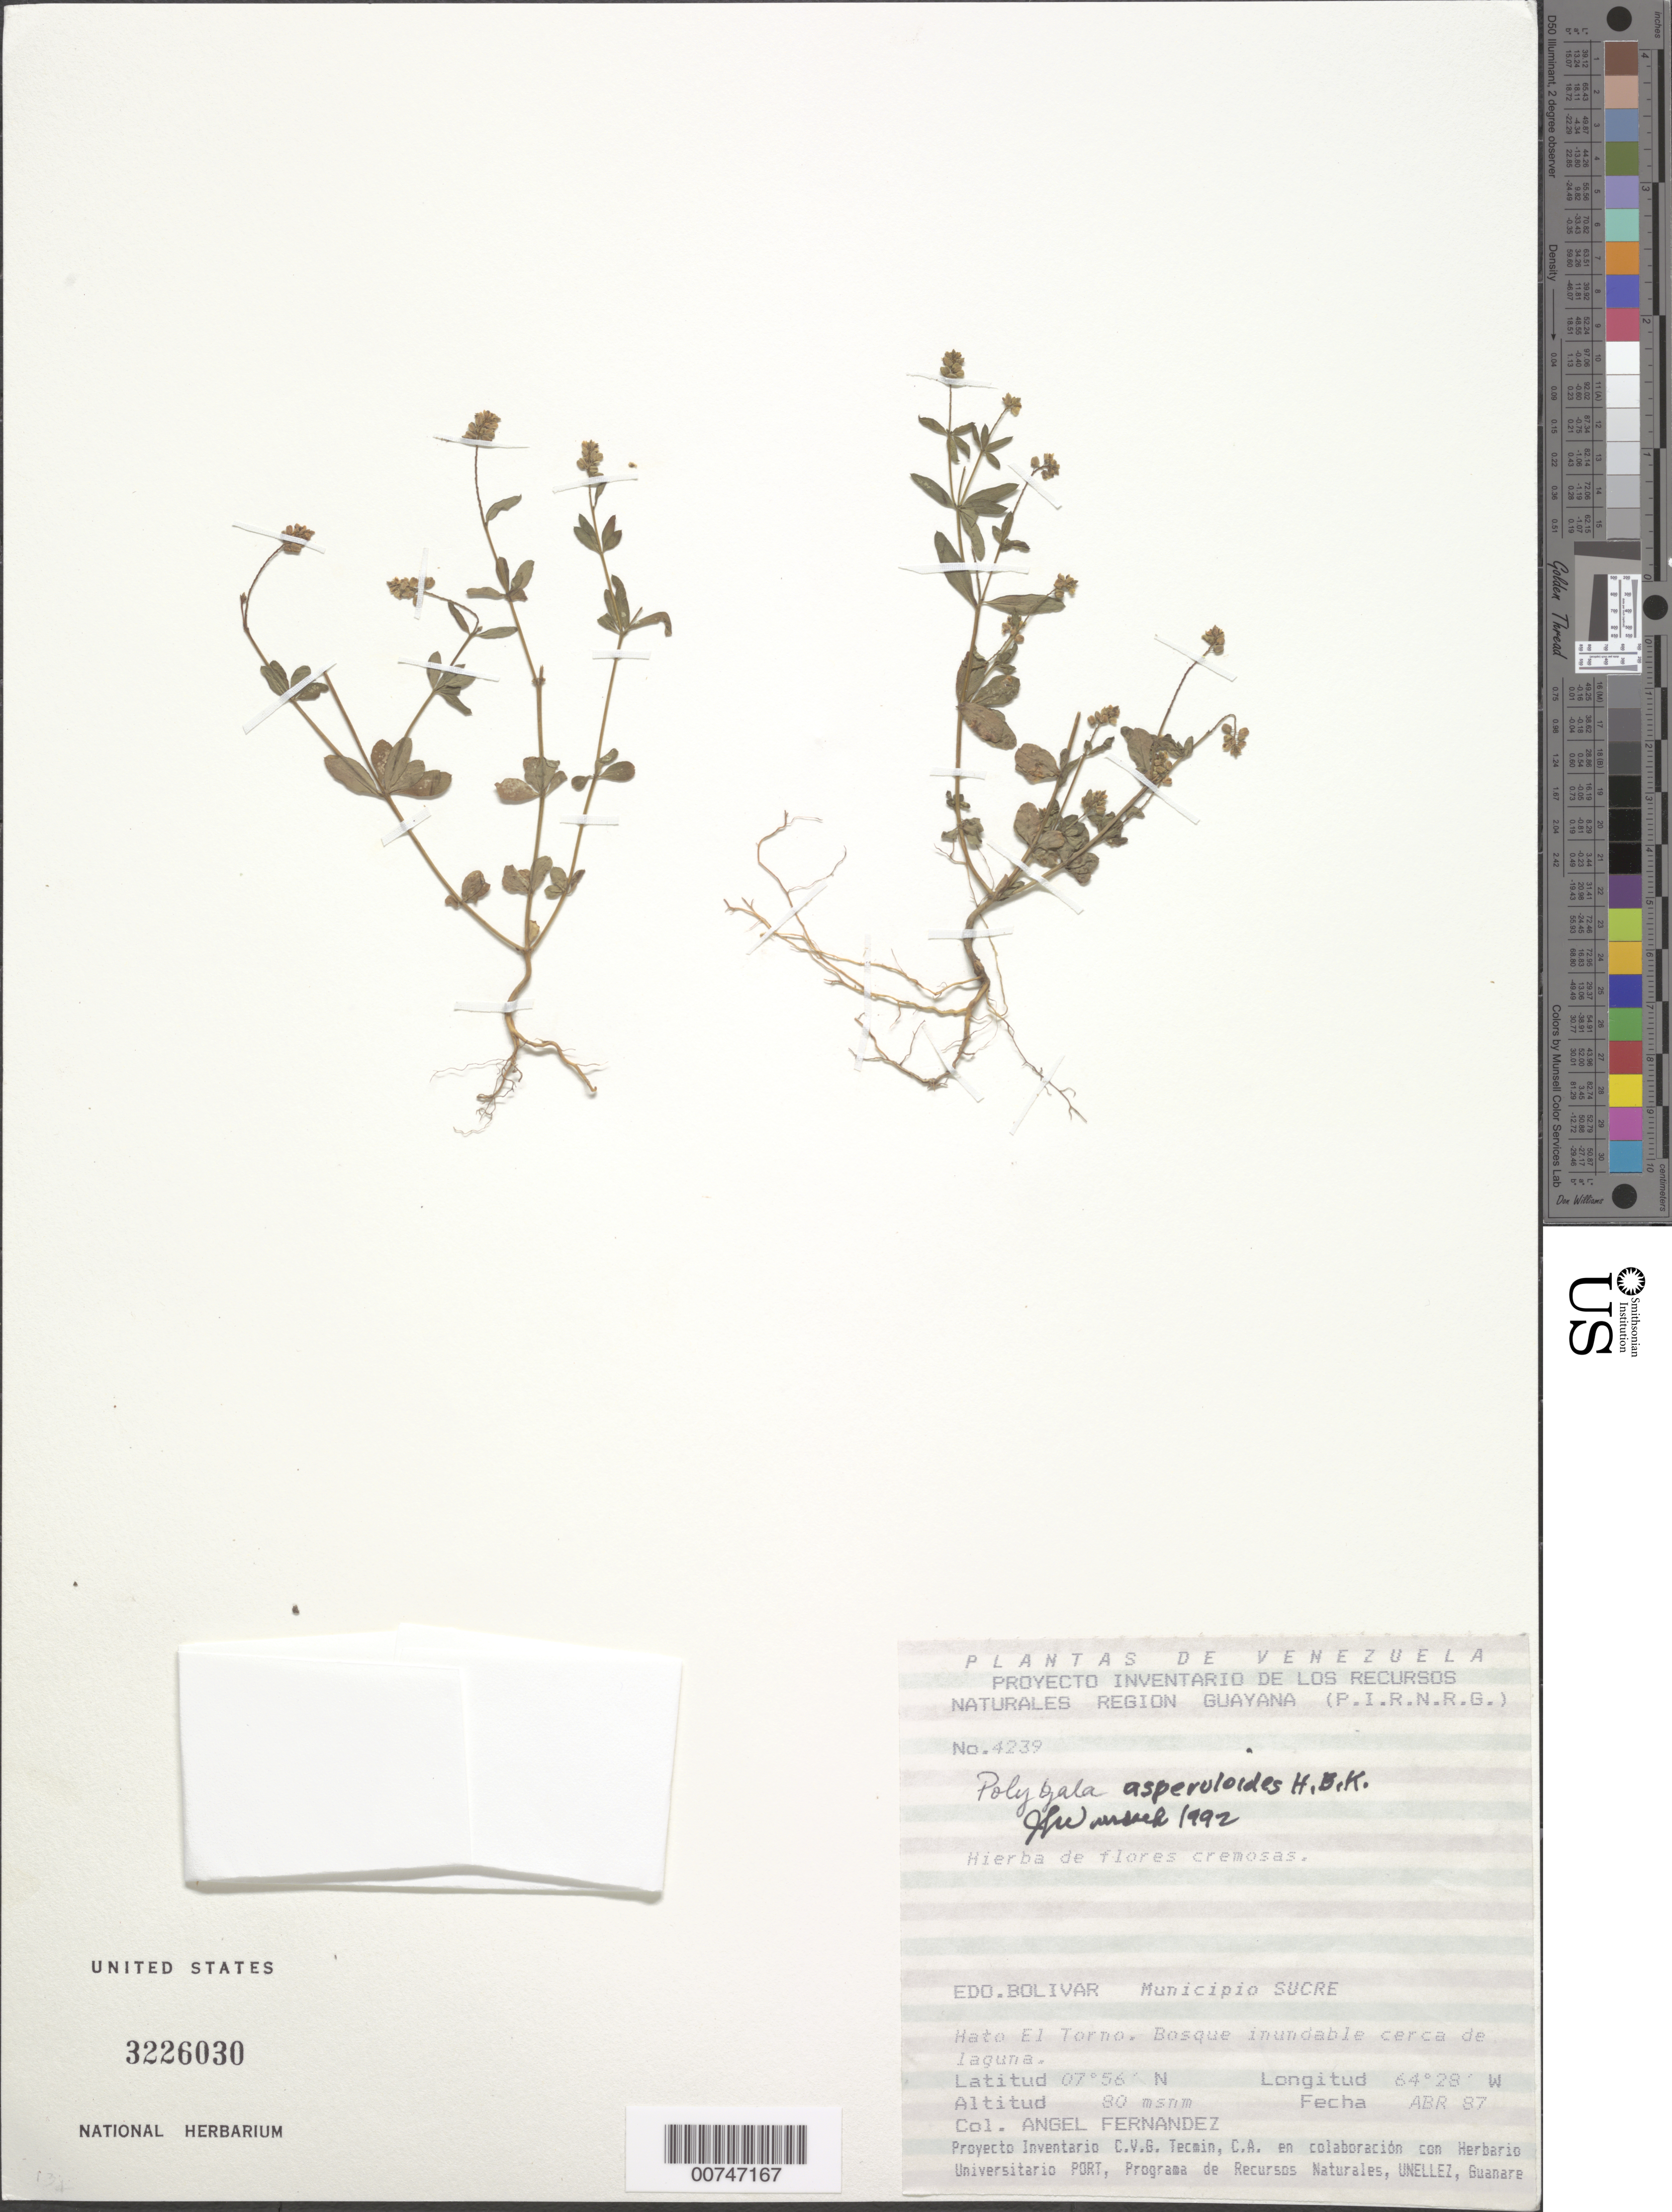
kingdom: Plantae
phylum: Tracheophyta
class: Magnoliopsida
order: Fabales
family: Polygalaceae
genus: Polygala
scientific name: Polygala asperuloides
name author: Kunth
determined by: Wurdack, John J., (US), US (UNITED STATES)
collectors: A. Fernández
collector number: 4239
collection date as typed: Apr-87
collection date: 1987-04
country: Venezuela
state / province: Bolívar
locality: Mun. Sucre, Hato El Torno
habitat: Inundated woods near lake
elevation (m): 80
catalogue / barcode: US 3226030